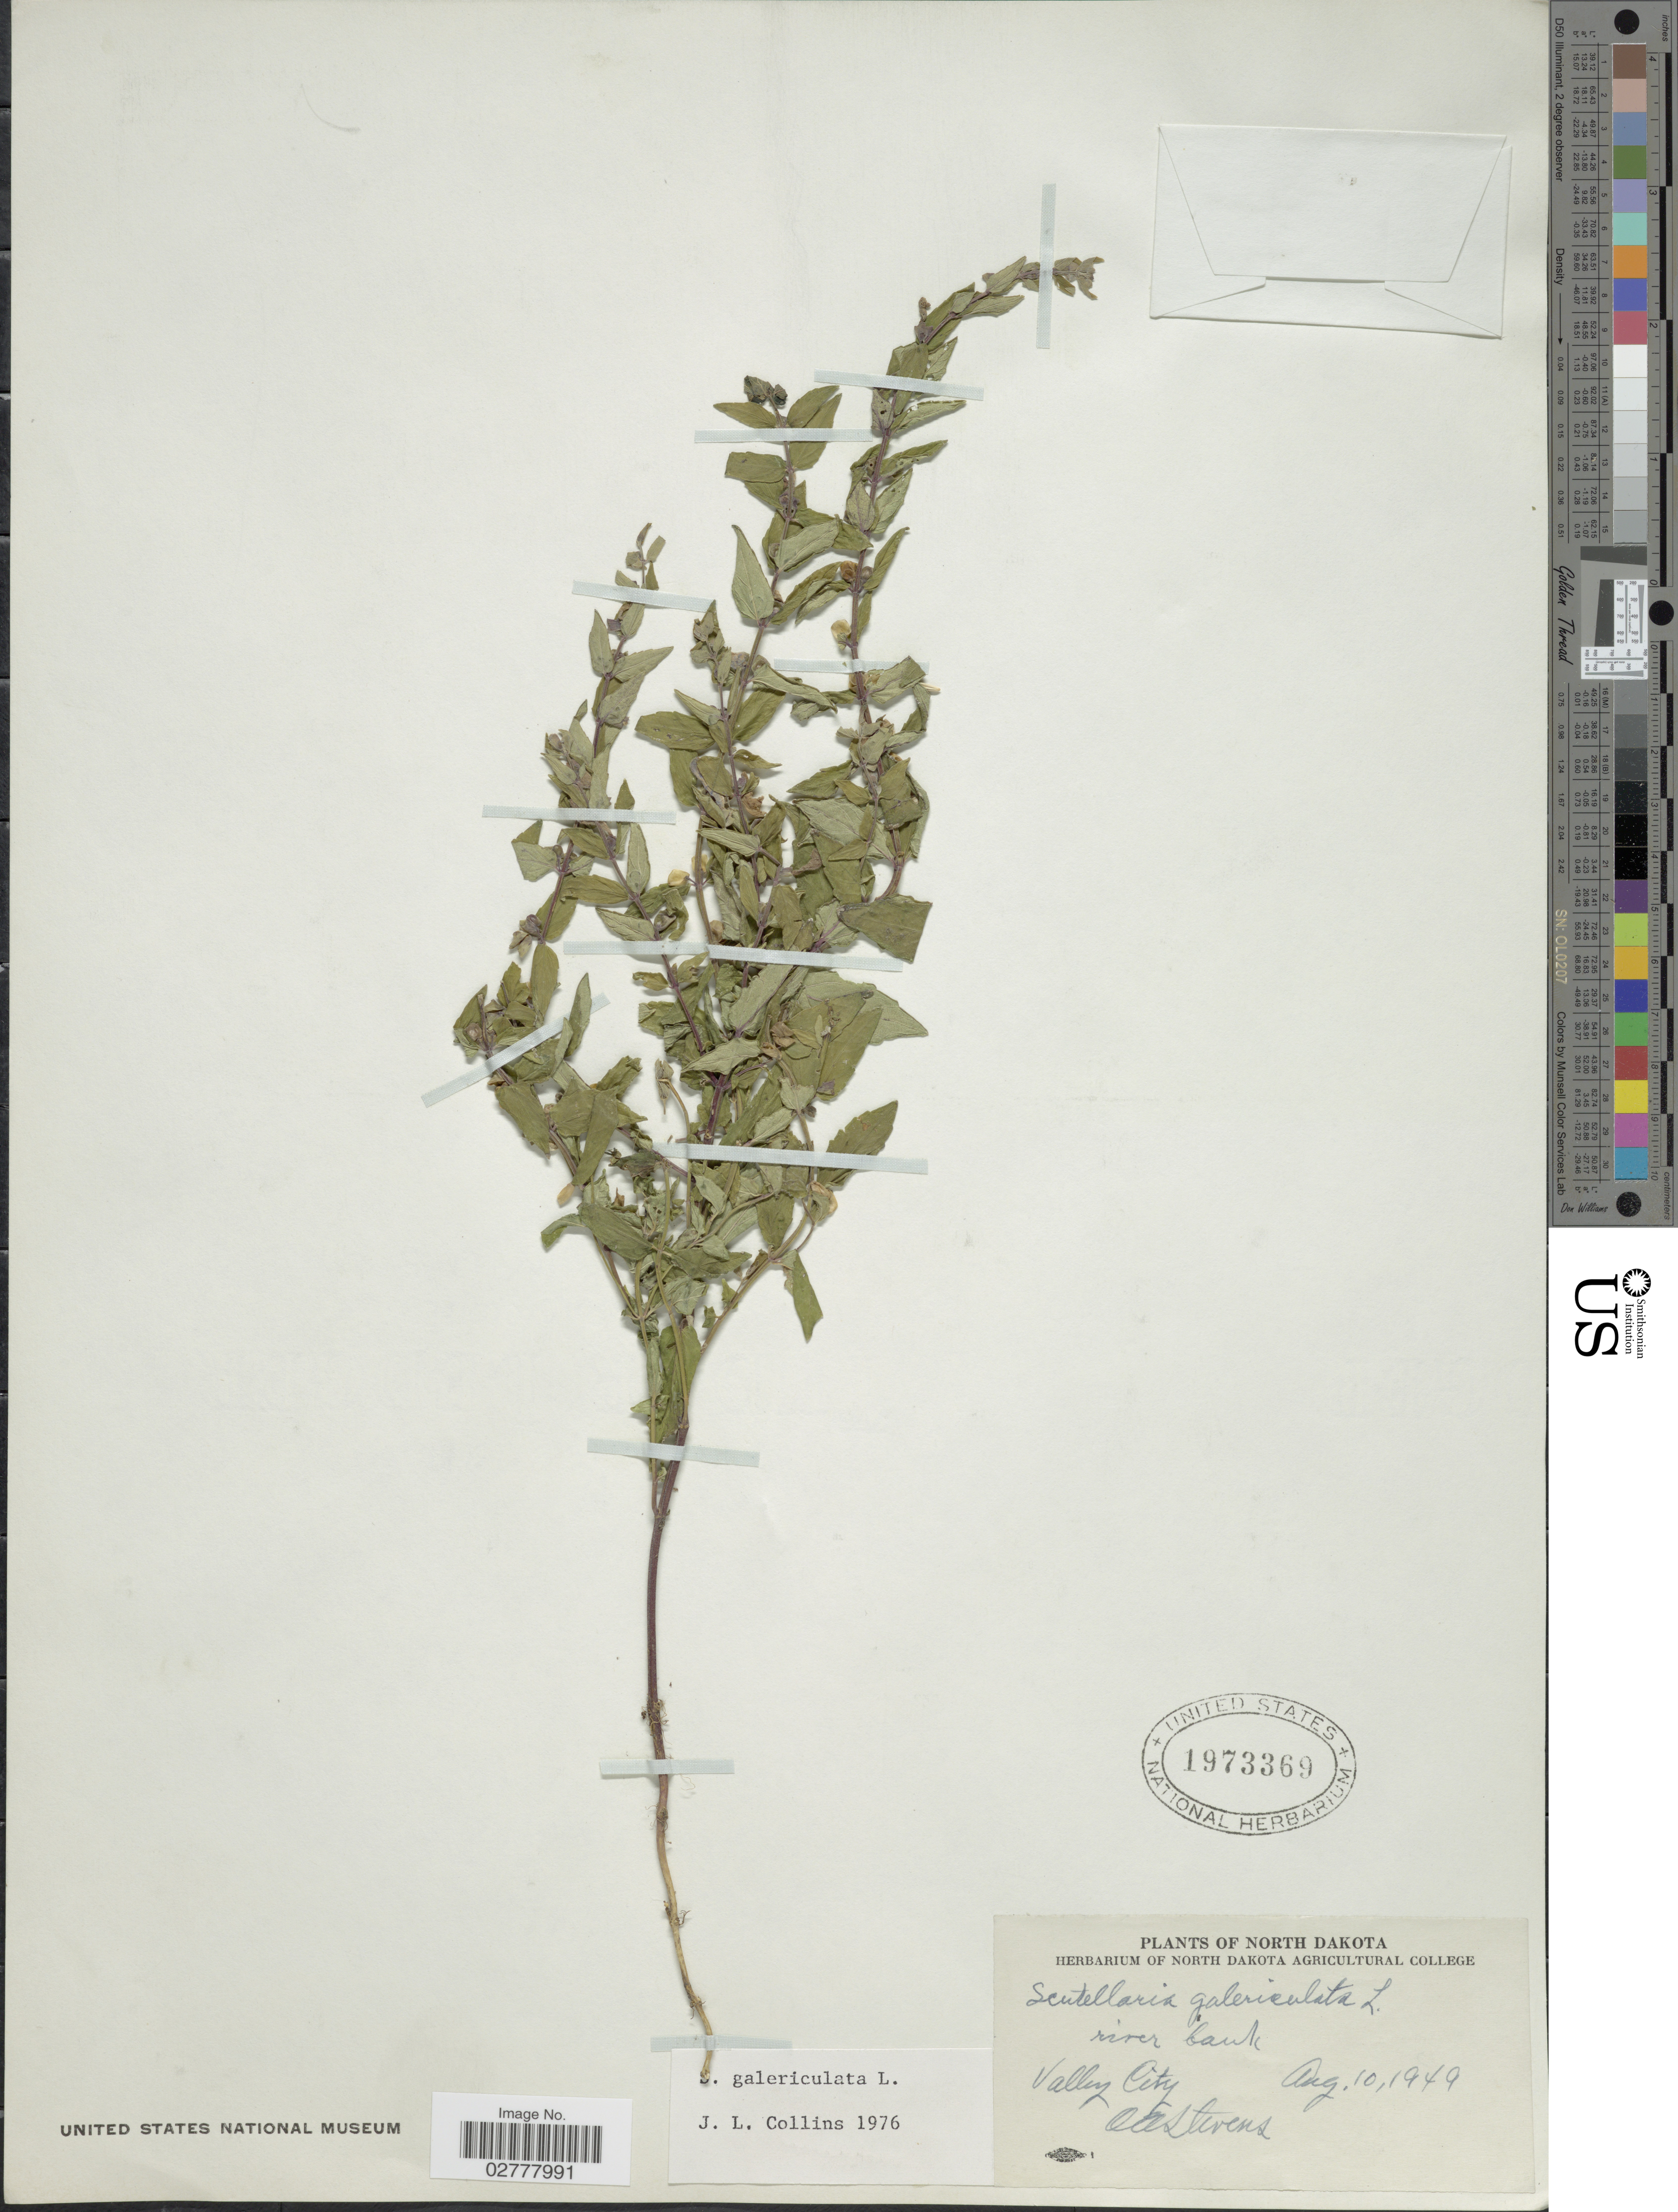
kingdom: Plantae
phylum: Tracheophyta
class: Magnoliopsida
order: Lamiales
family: Lamiaceae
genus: Scutellaria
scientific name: Scutellaria galericulata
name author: L.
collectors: O. A. Stevens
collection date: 1949-08-10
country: United States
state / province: North Dakota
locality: River bank, Valley City.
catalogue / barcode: US 1973369